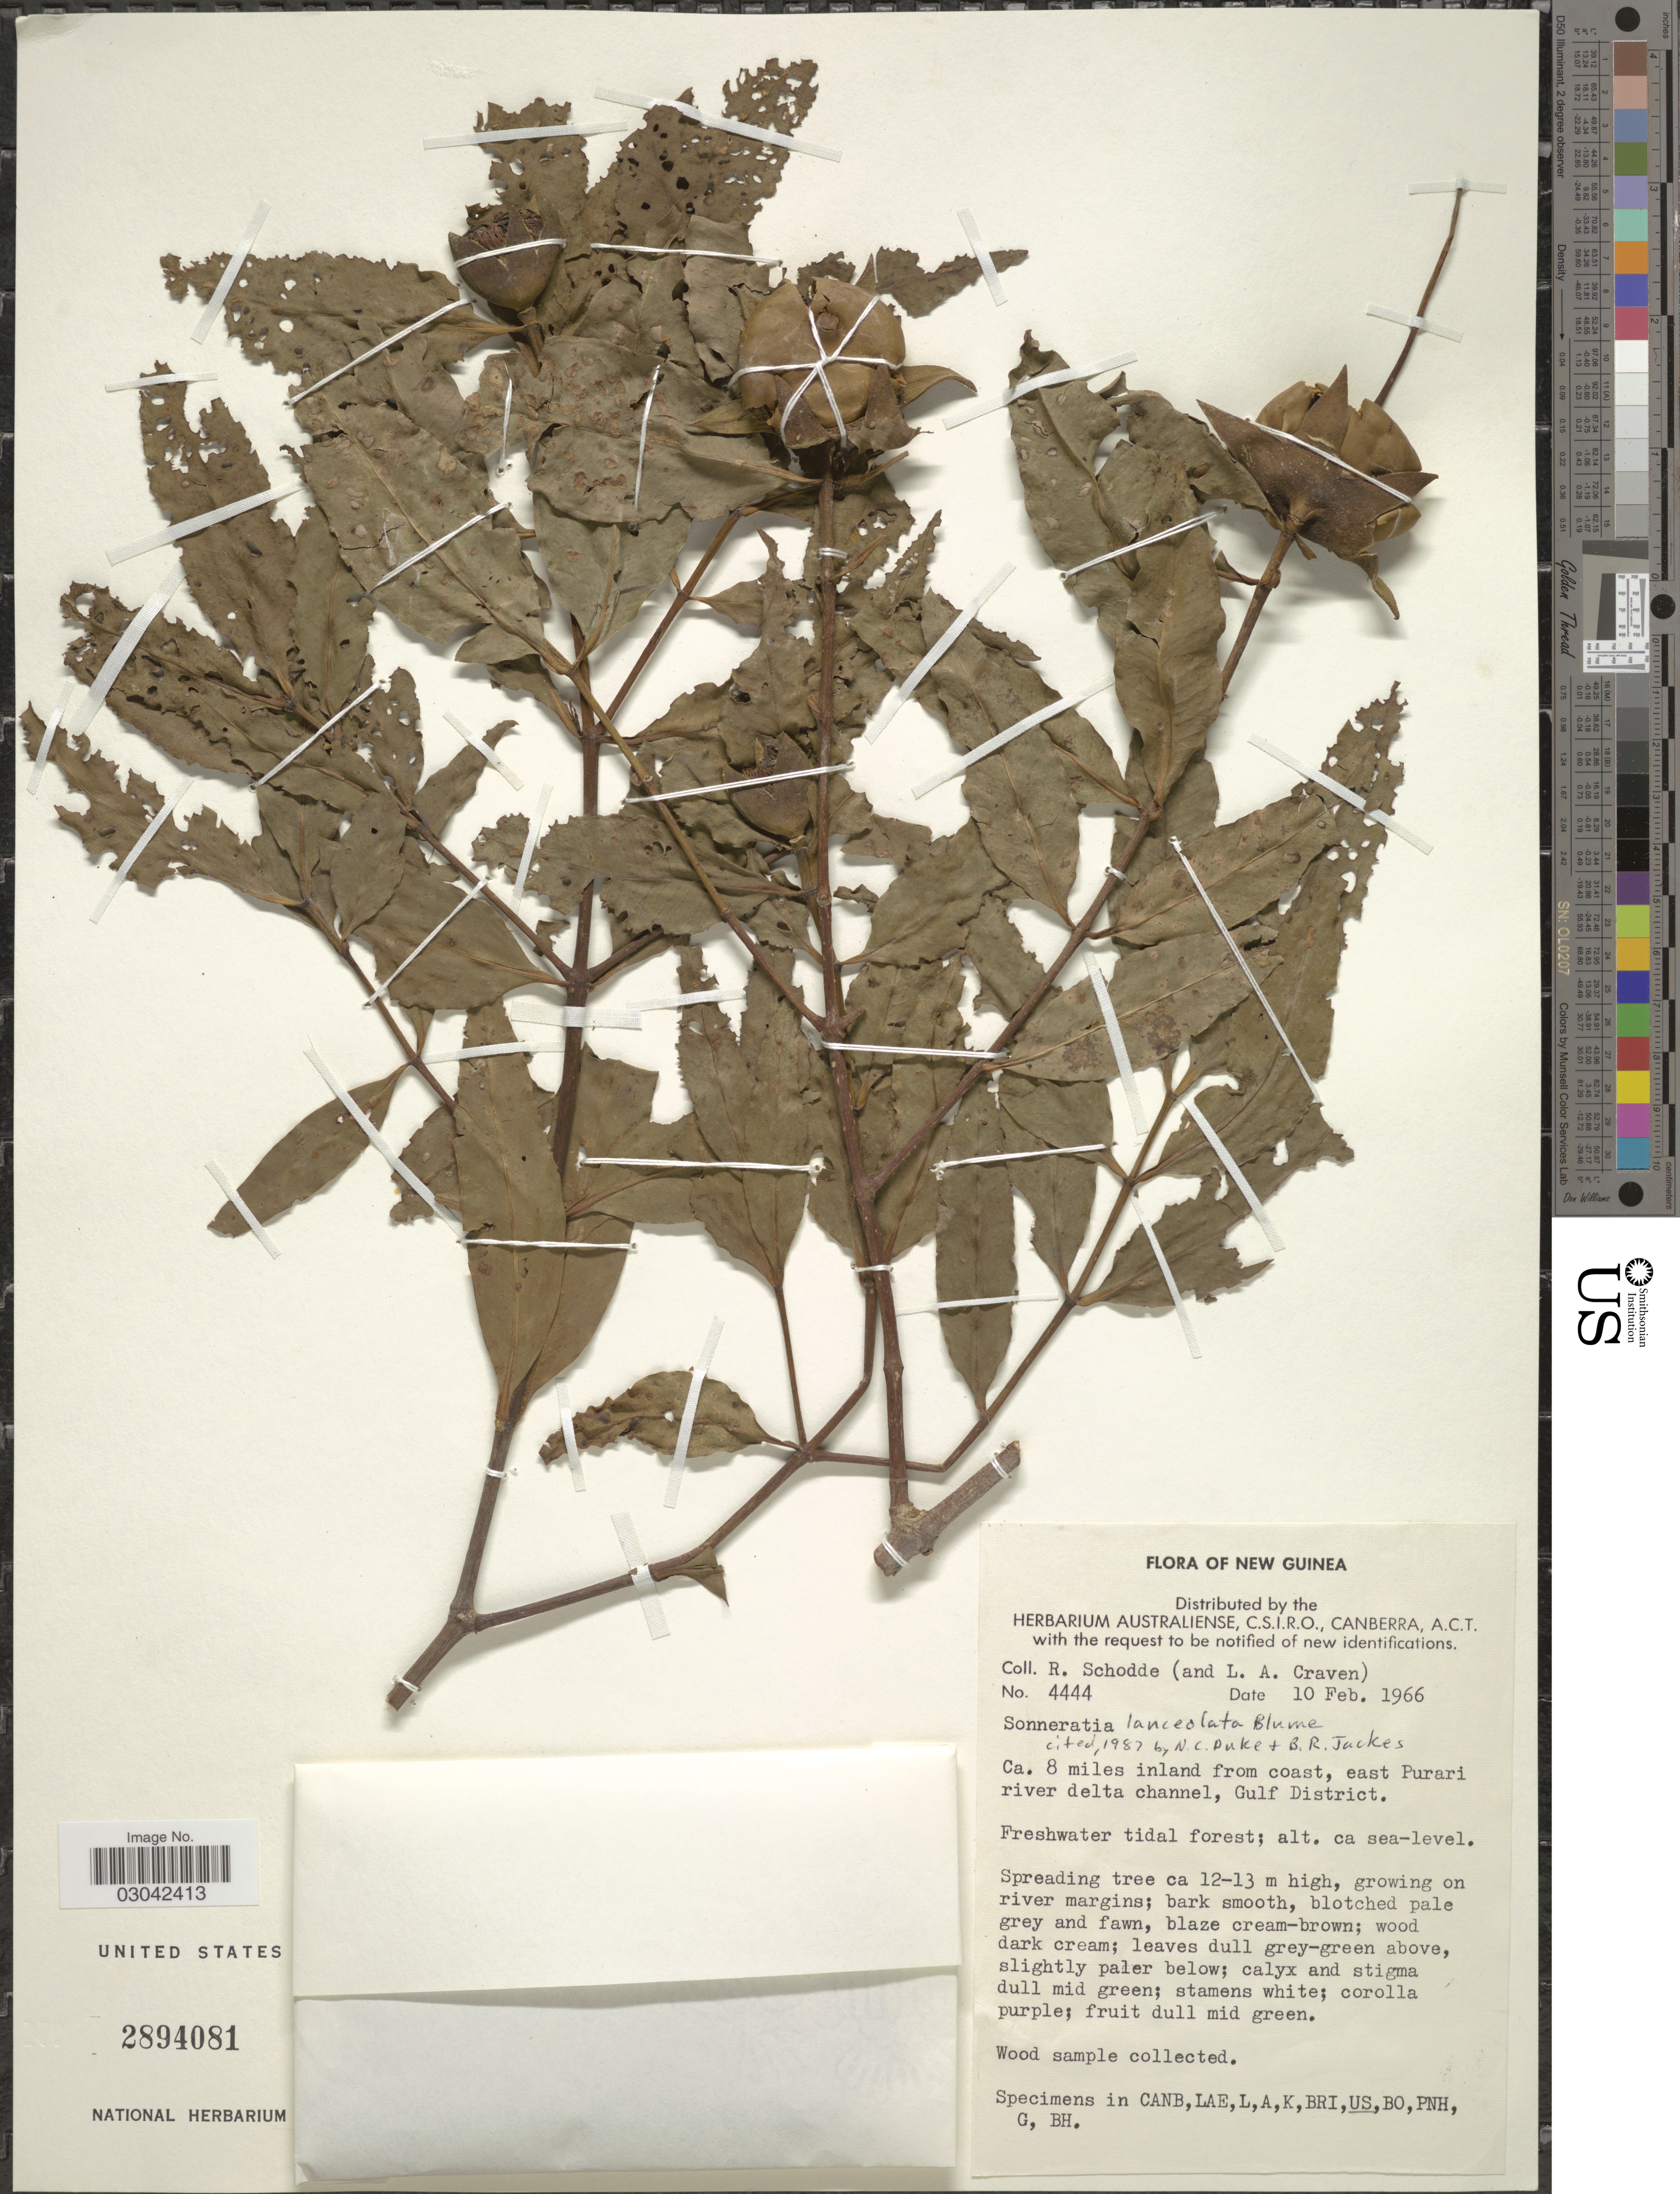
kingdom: Plantae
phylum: Tracheophyta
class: Magnoliopsida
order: Myrtales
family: Lythraceae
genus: Sonneratia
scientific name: Sonneratia lanceolata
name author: Blume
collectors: R. Schodde & L. A. Craven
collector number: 4444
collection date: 1966-02-10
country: Papua New Guinea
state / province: Gulf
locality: New Guinea. 8 miles inland from coast, east Purari river delta channel, Gulf District.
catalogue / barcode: US 2894081